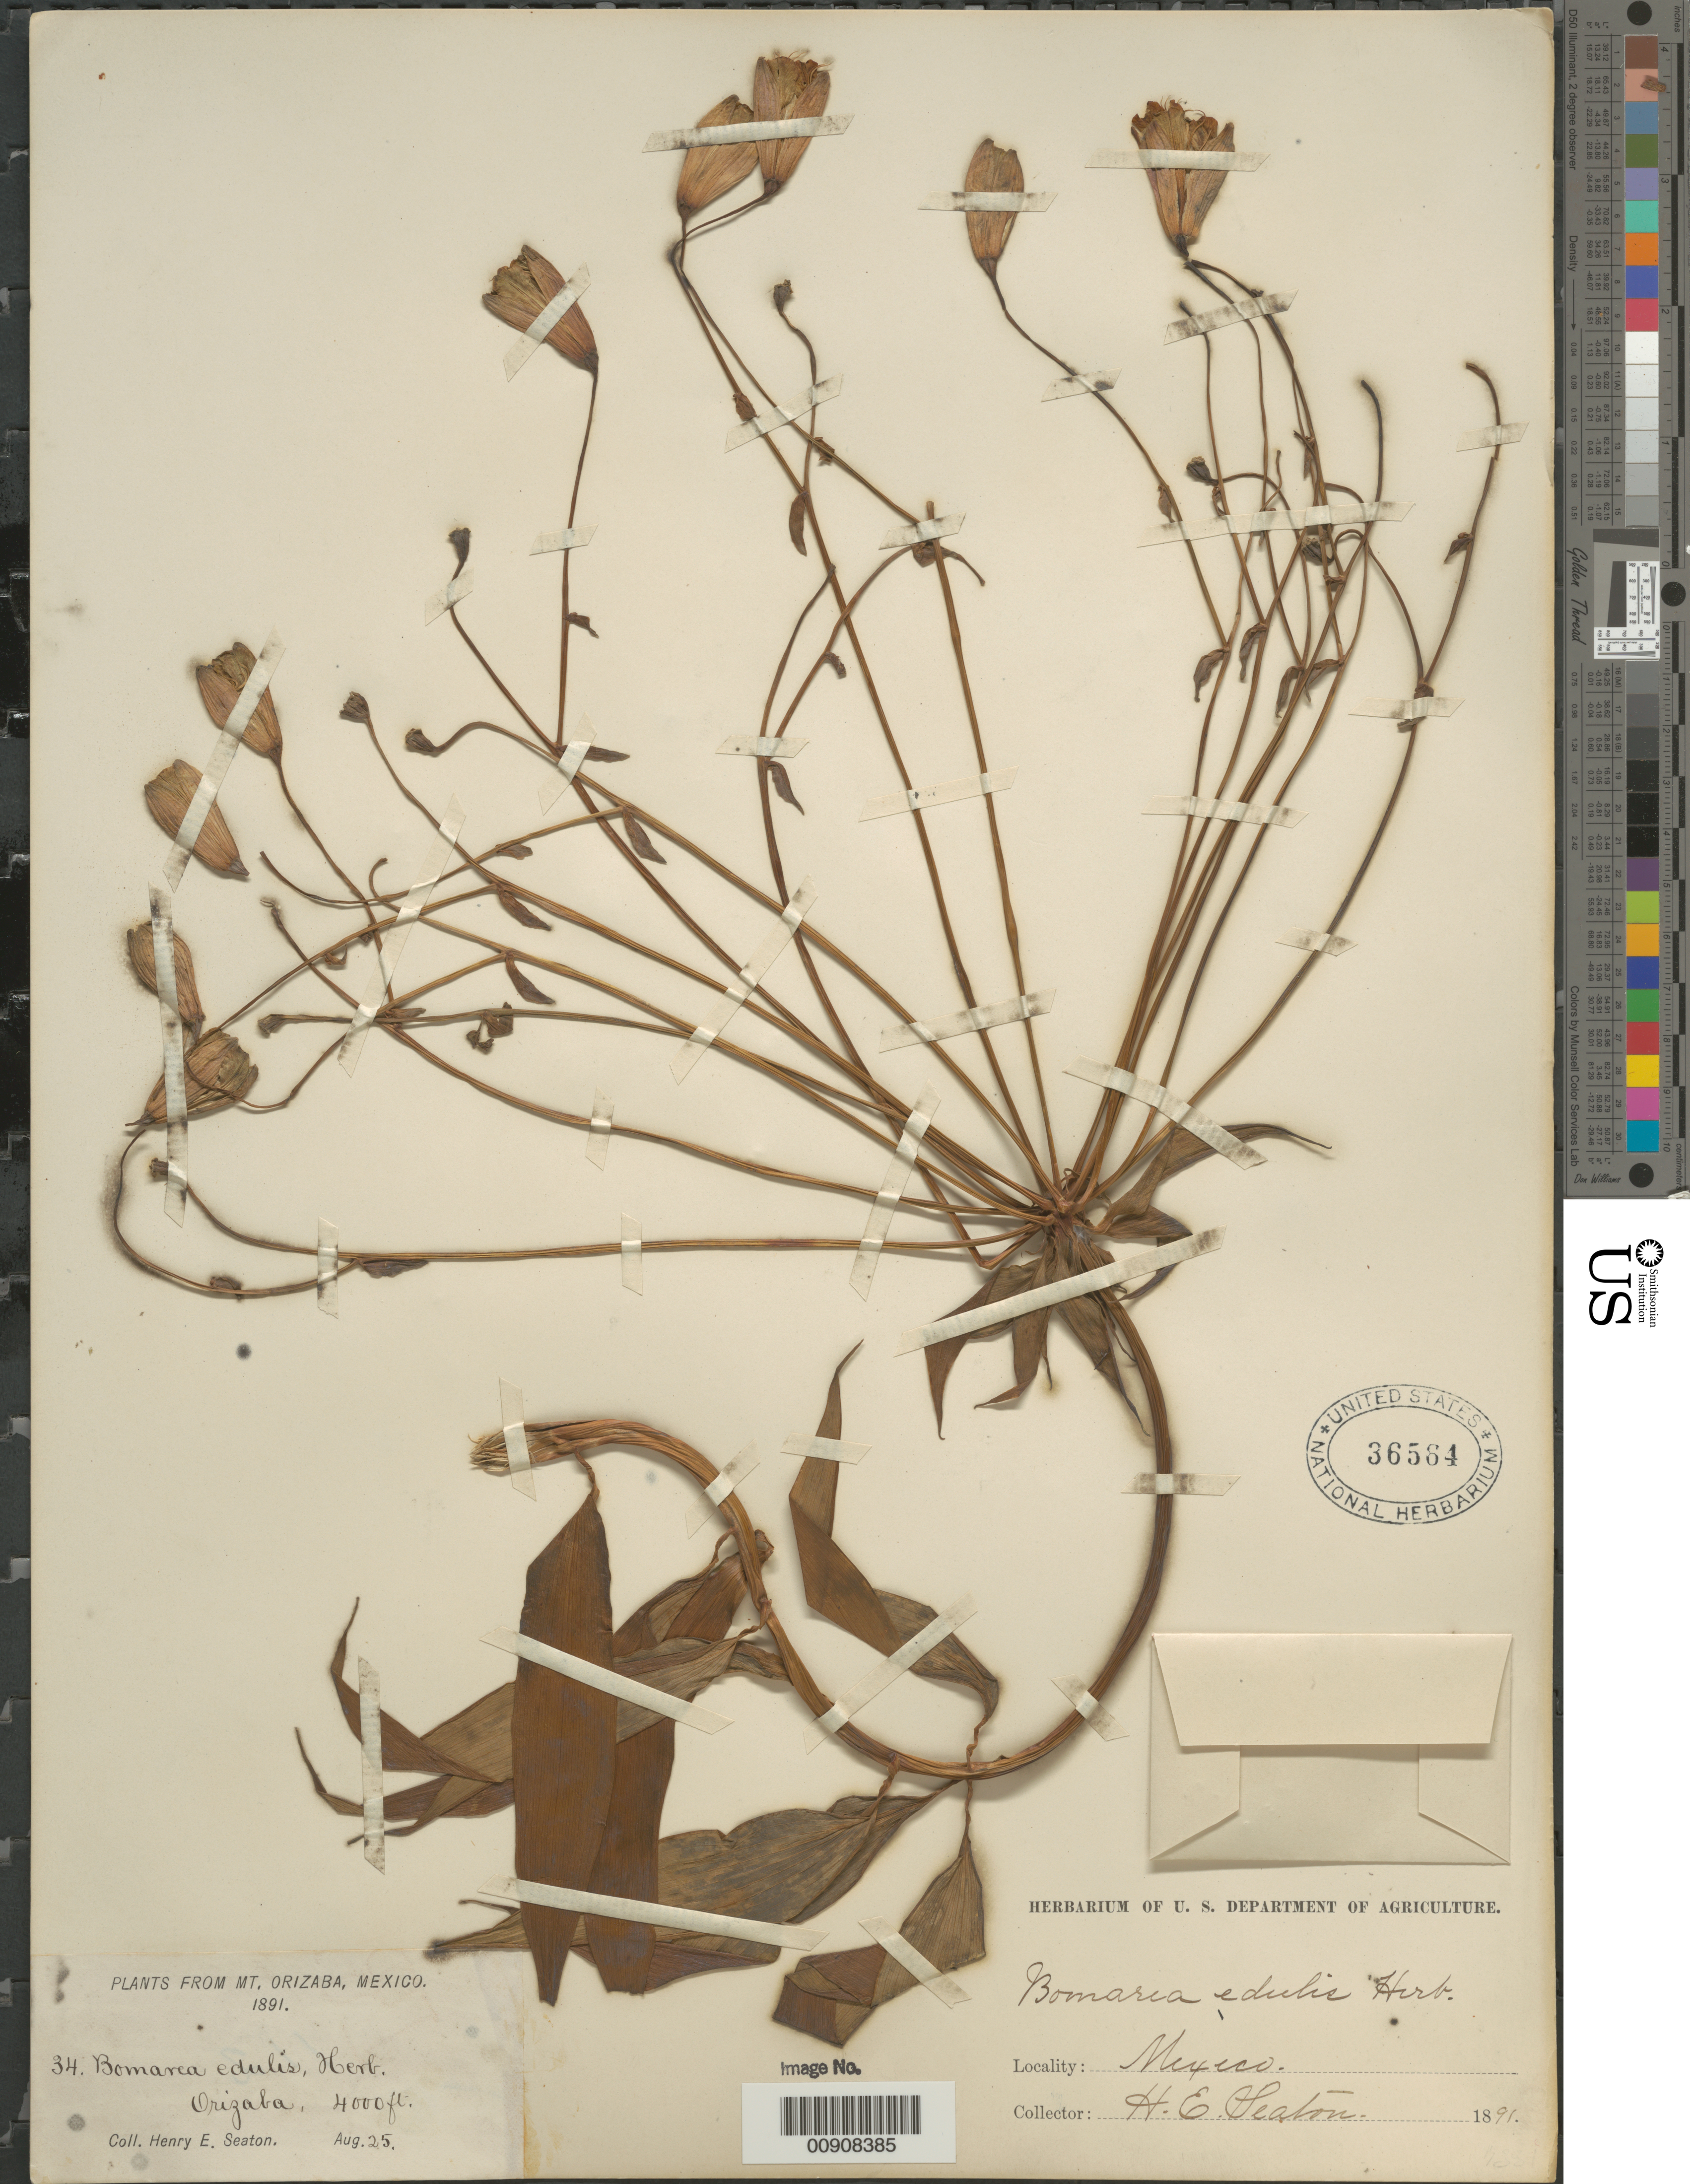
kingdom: Plantae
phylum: Tracheophyta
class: Liliopsida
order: Liliales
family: Alstroemeriaceae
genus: Bomarea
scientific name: Bomarea edulis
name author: (Tussac) Herb.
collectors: H. E. Seaton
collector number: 34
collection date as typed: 25 Aug 1891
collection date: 1891-08-25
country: Mexico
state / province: Veracruz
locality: Orizaba.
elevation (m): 1219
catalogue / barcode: US 36564